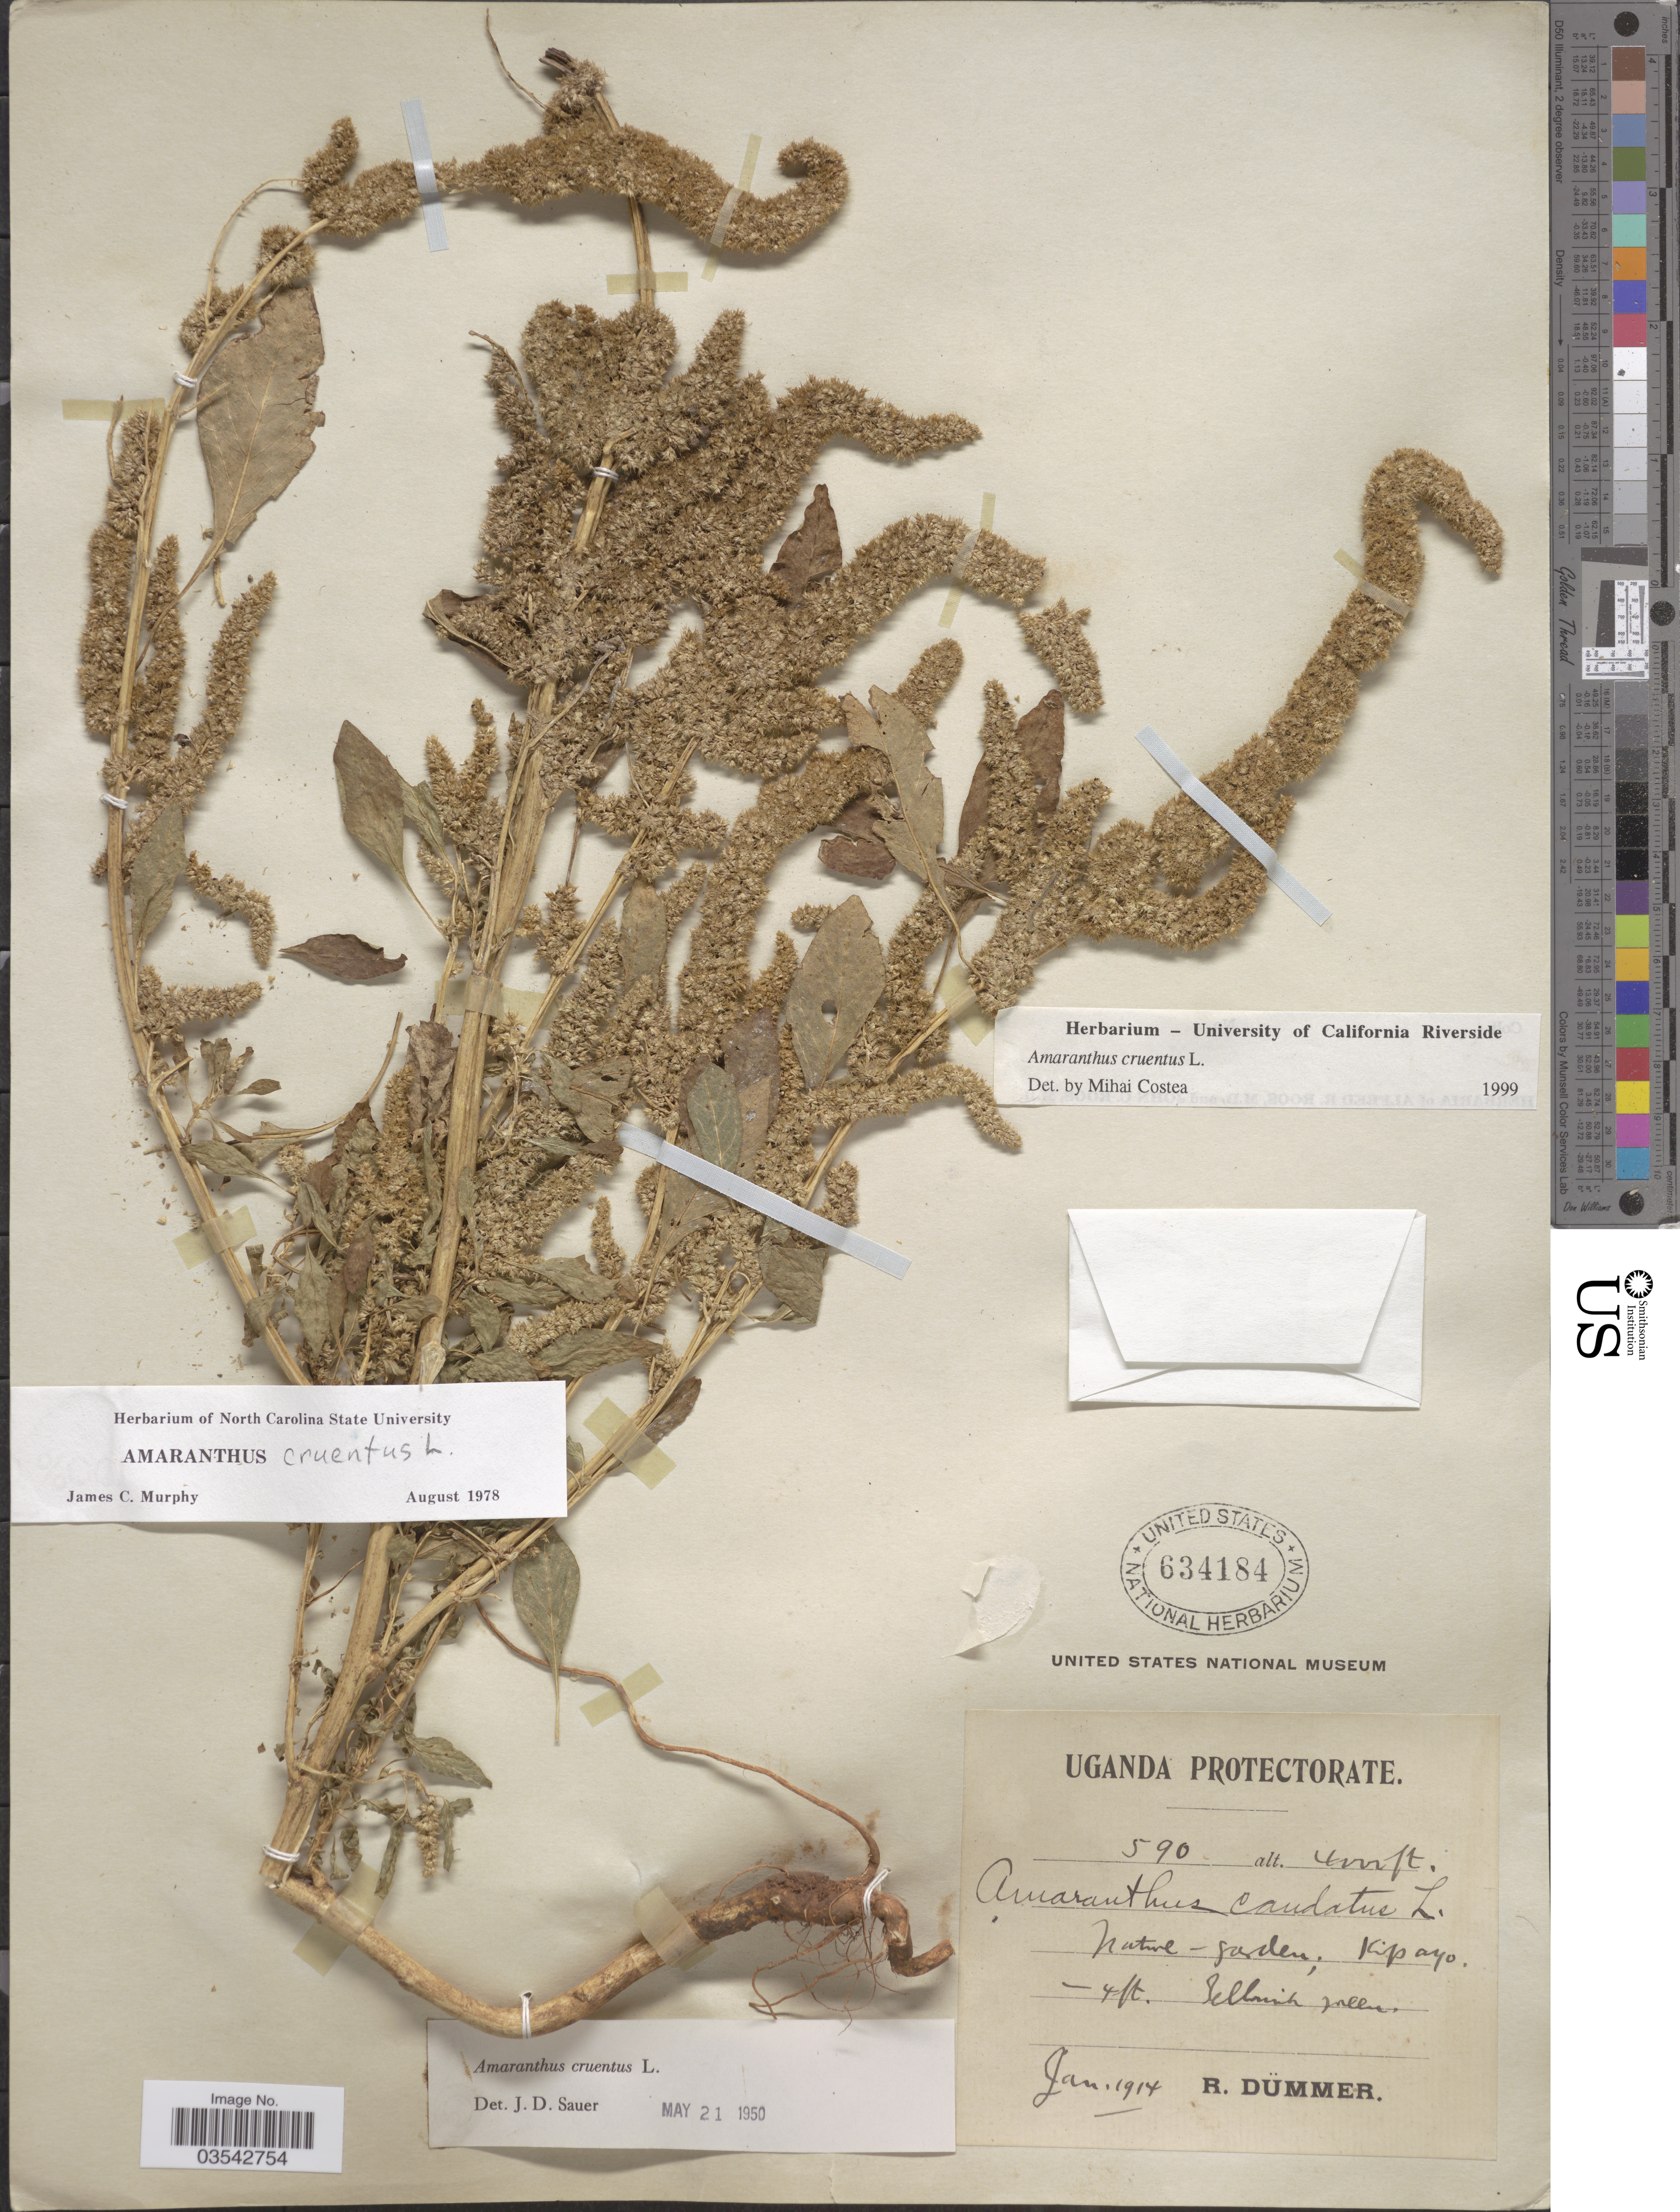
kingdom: Plantae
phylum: Tracheophyta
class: Magnoliopsida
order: Caryophyllales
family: Amaranthaceae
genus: Amaranthus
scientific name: Amaranthus cruentus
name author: L.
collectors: R. A. Dümmer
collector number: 590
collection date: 1914-01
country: Uganda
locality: Uganda Protectorate. Native-garden, Kipayo.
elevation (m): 1219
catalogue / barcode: US 634184